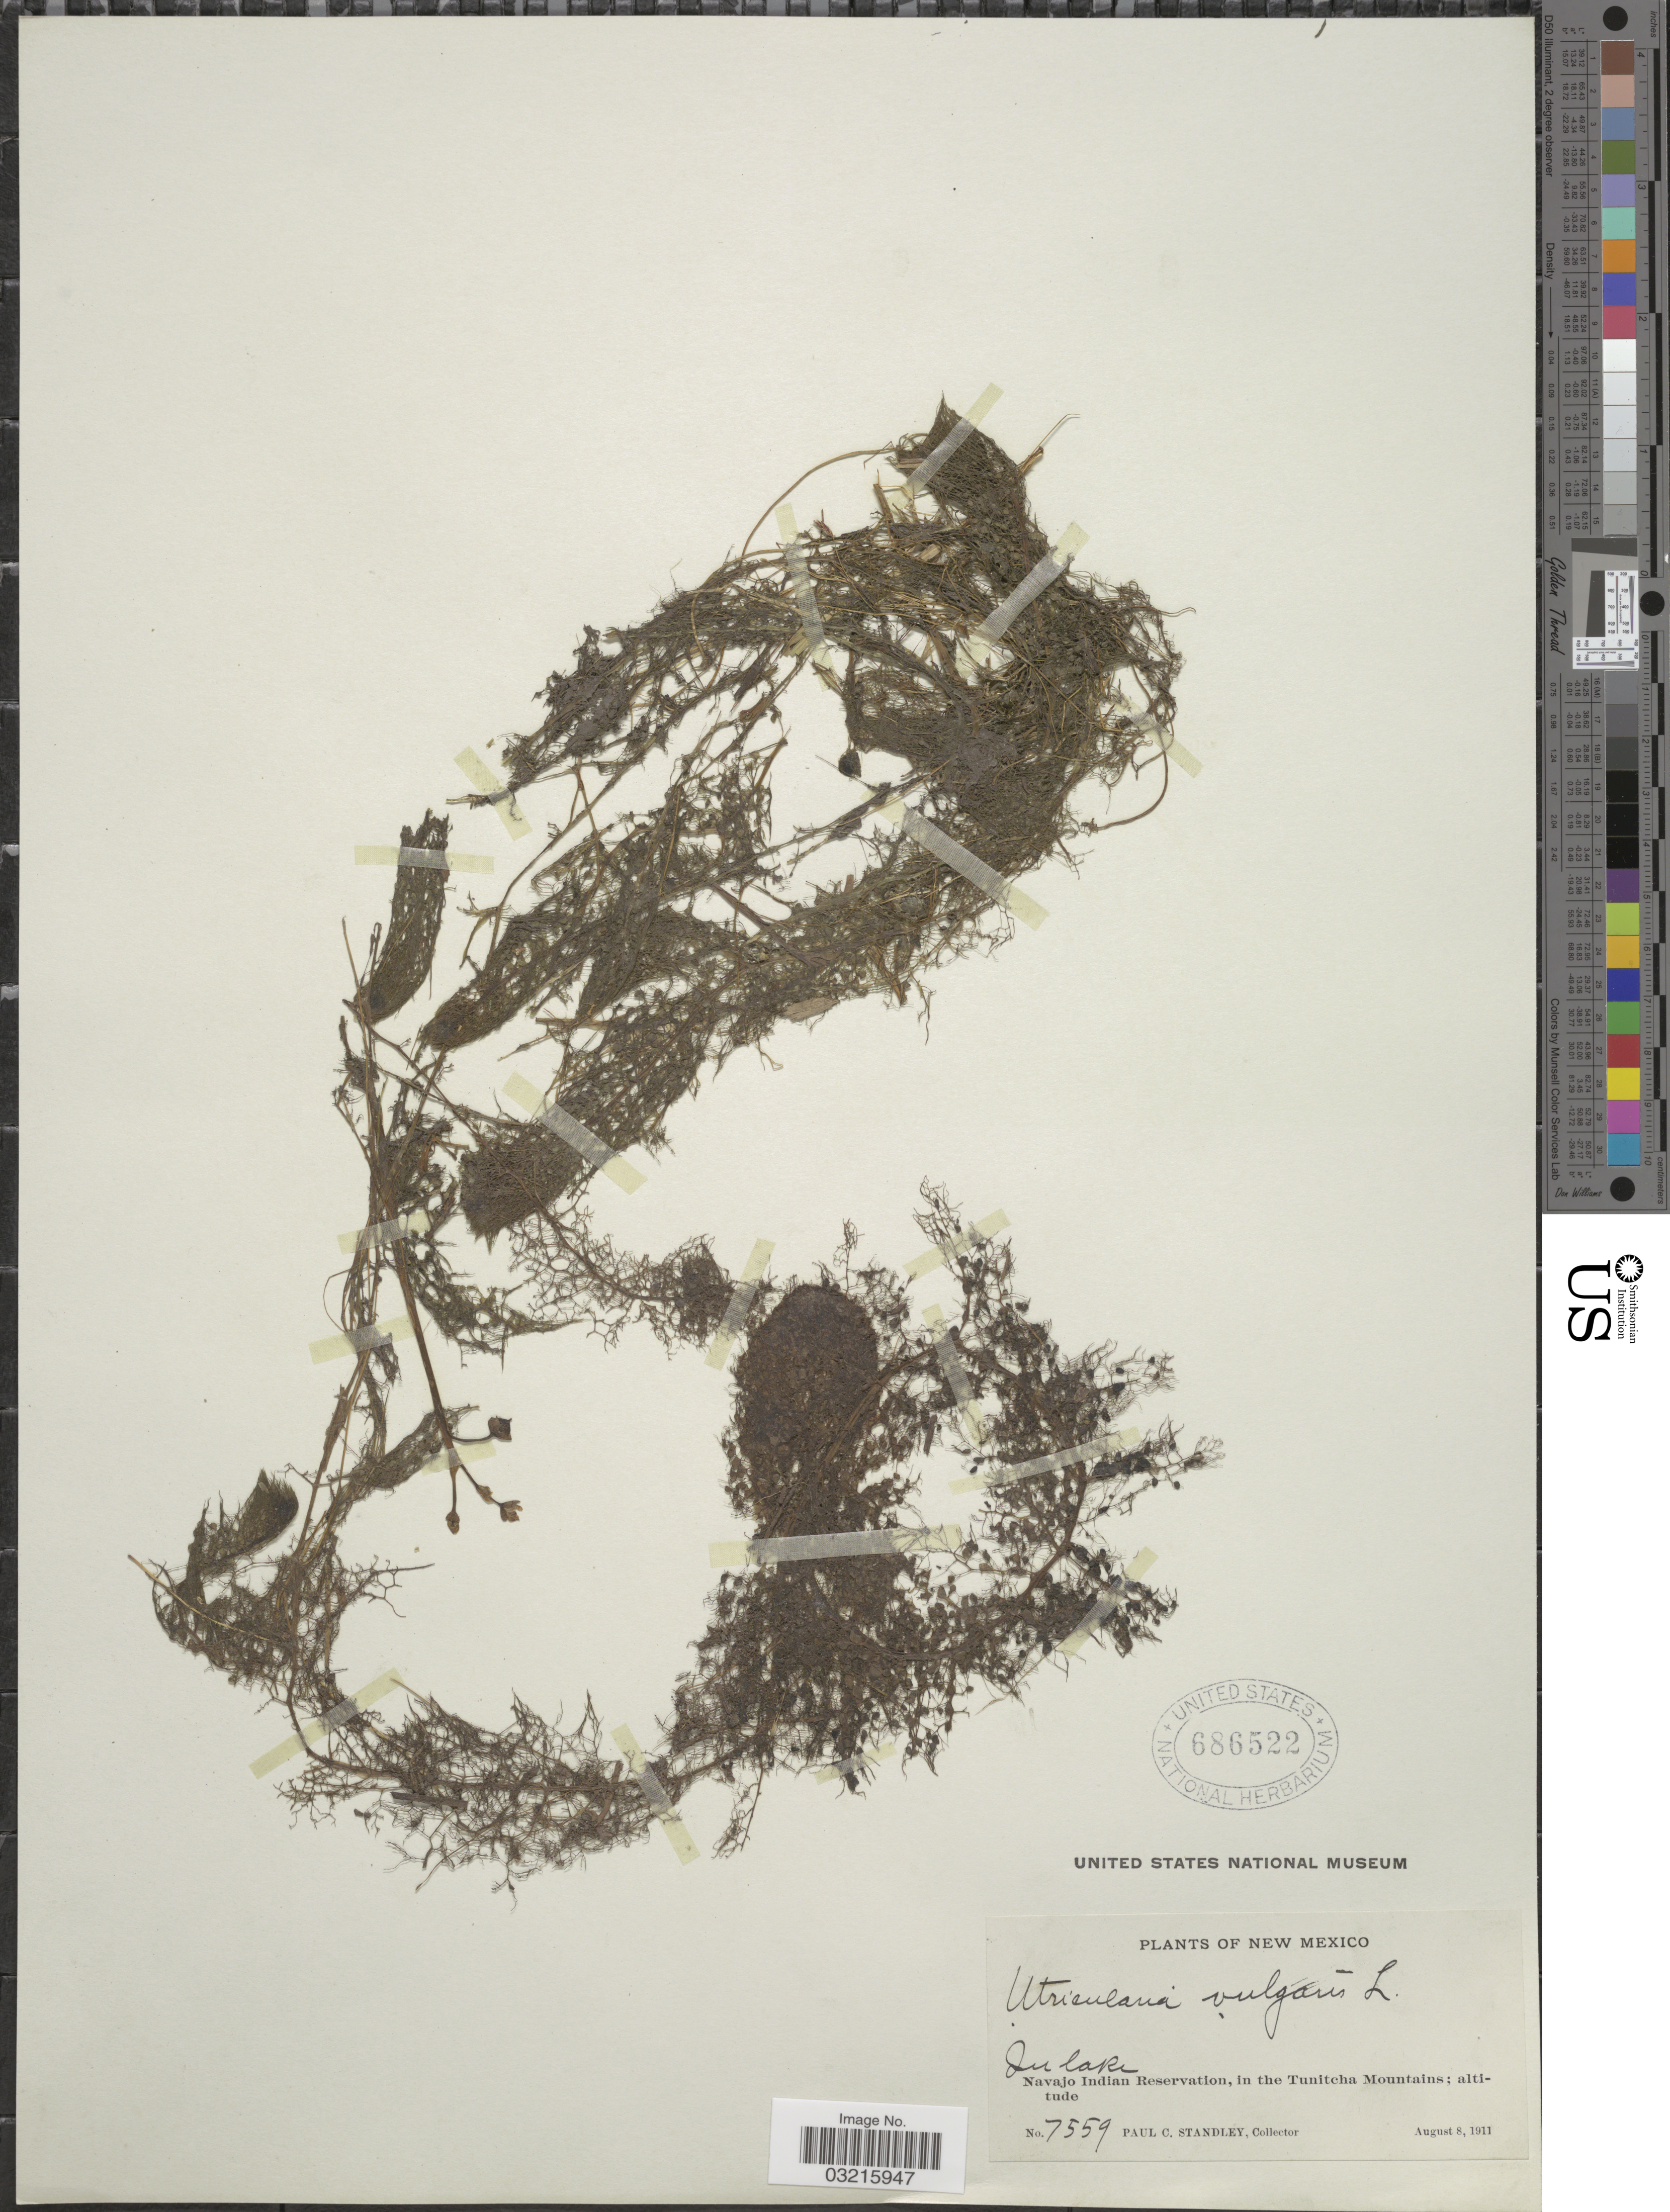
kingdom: Plantae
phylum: Tracheophyta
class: Magnoliopsida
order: Lamiales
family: Lentibulariaceae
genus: Utricularia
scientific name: Utricularia vulgaris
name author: L.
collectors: P. C. Standley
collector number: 7559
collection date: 1911-08-08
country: United States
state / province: New Mexico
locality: In lake, Navajo Indian Reservation, in the Tunitcha Mountains.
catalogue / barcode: US 686522